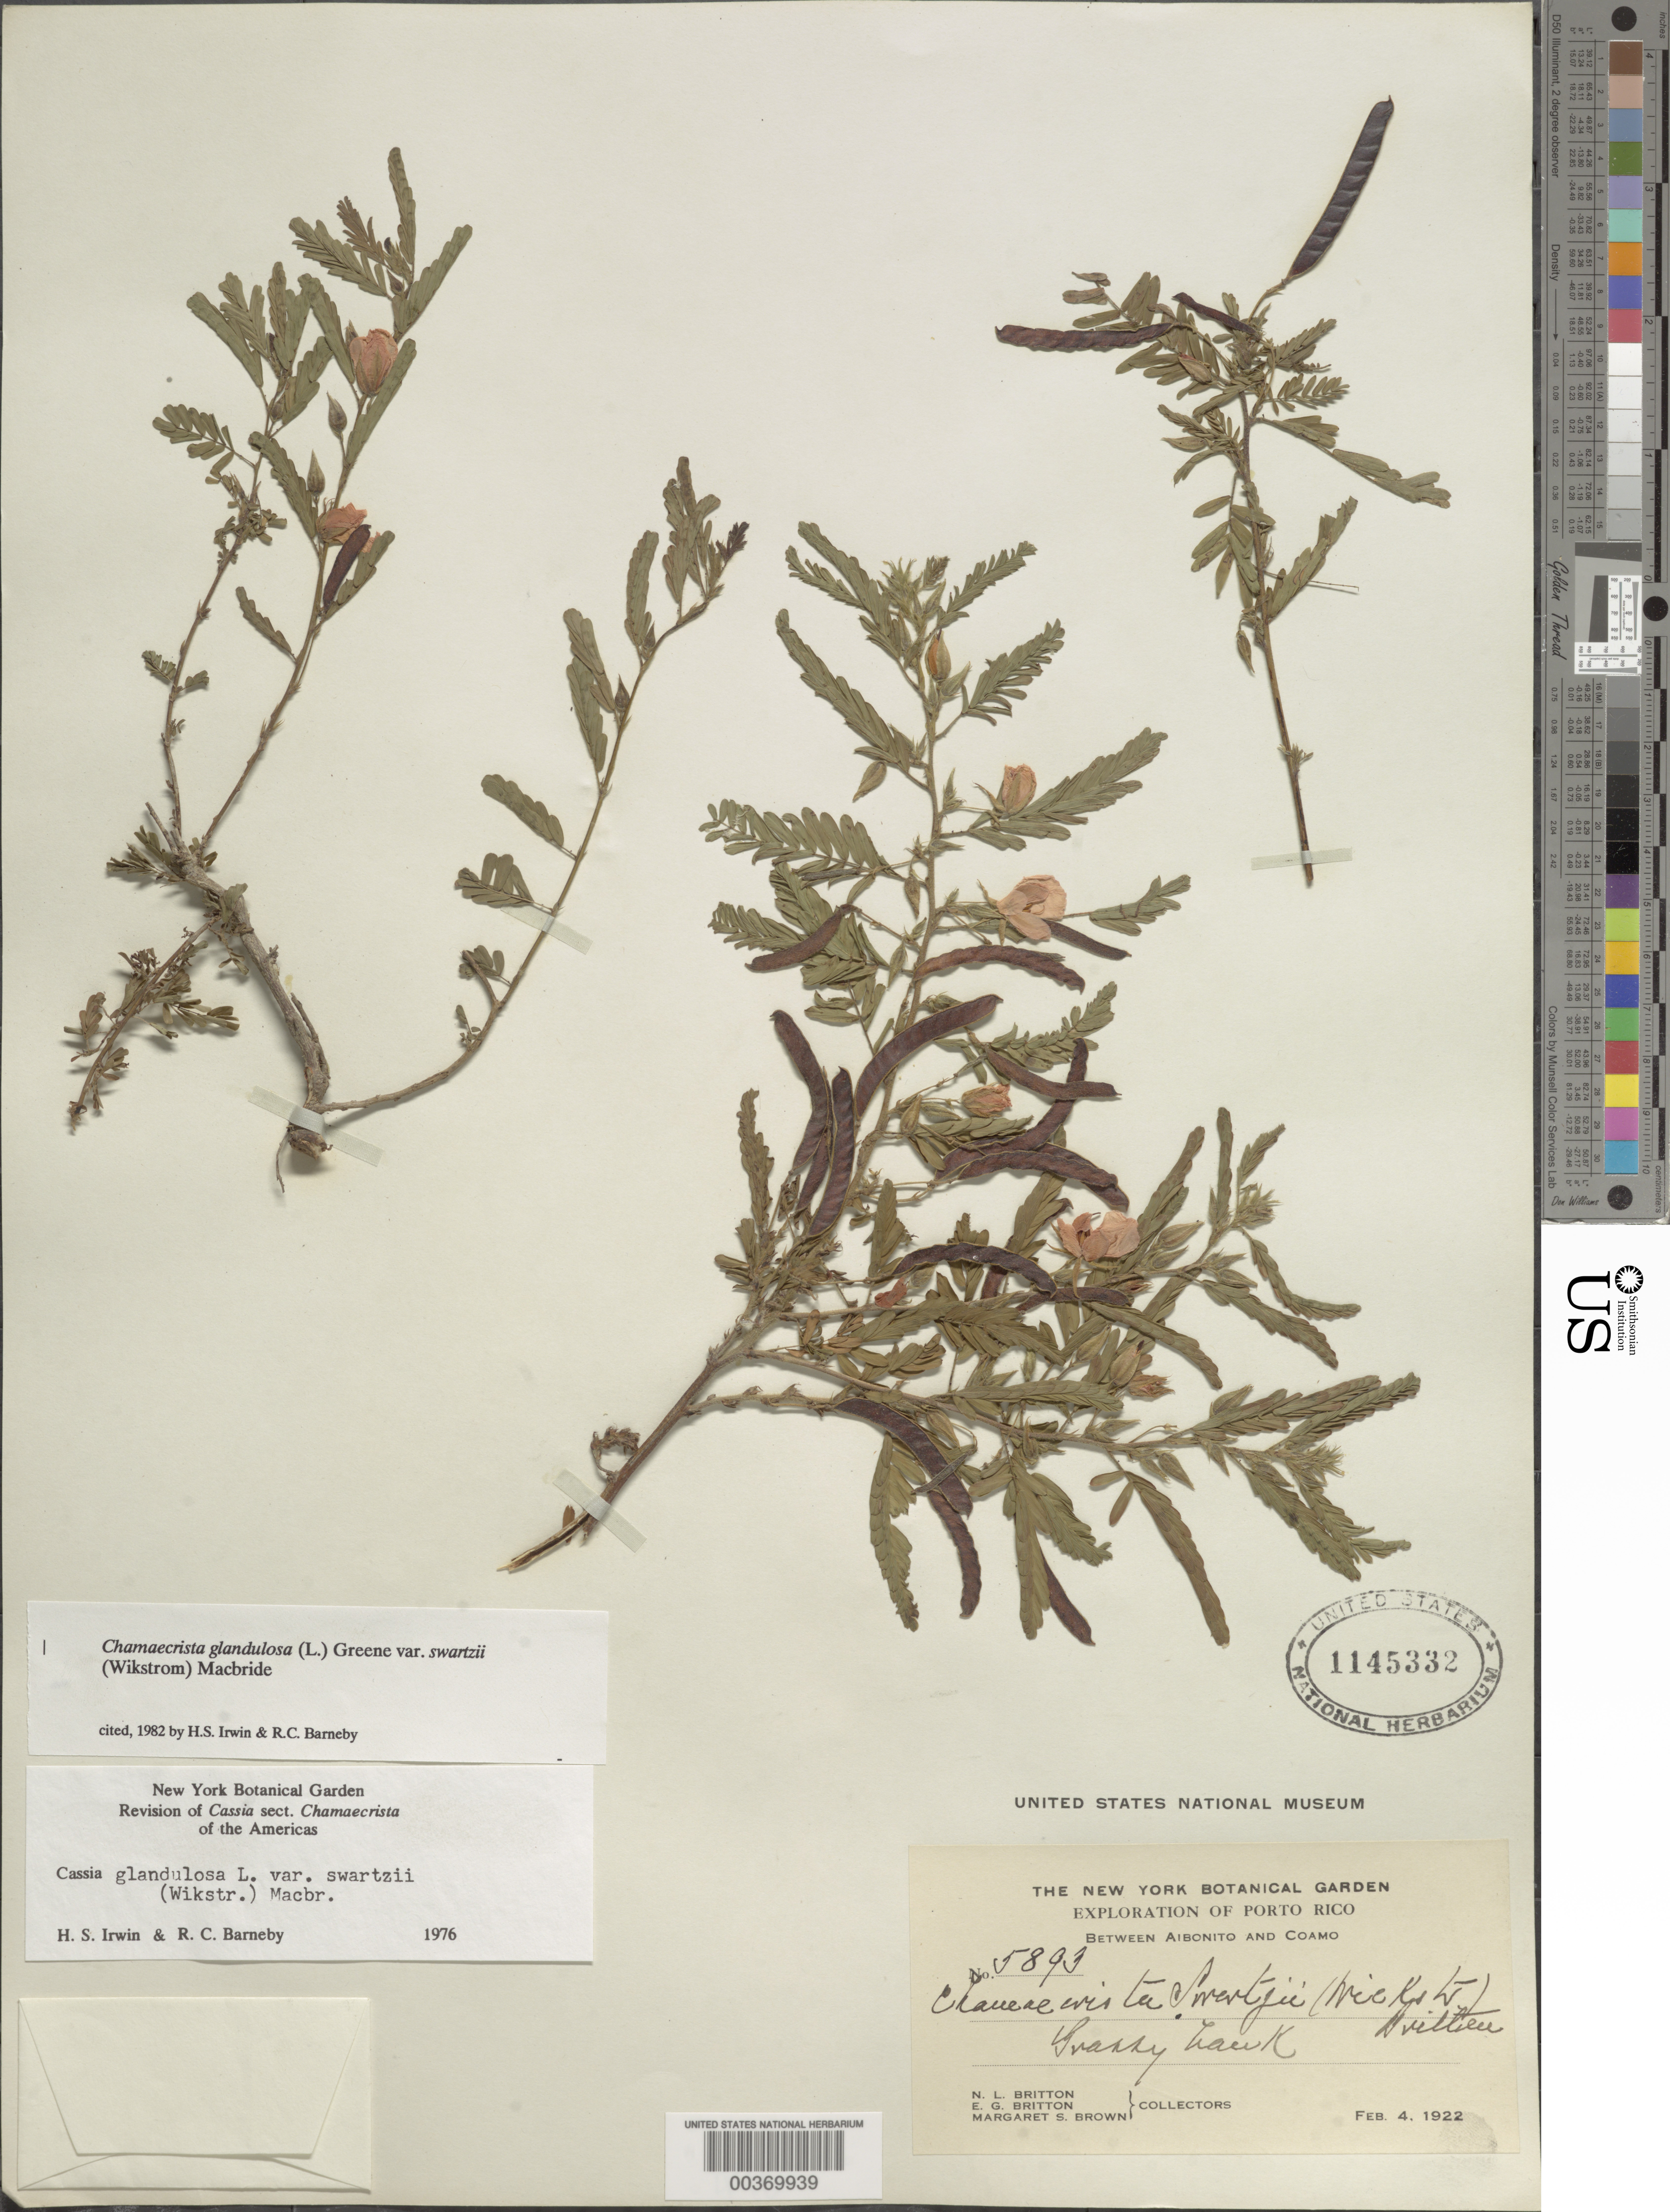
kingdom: Plantae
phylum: Tracheophyta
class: Magnoliopsida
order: Fabales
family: Fabaceae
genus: Chamaecrista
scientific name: Chamaecrista glandulosa var. swartzii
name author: (Wikstr.) H.S. Irwin & Barneby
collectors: N. Britton, E. G. Britton & M. S. Brown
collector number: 5893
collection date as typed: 04 Feb 1922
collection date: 1922-02-04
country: Puerto Rico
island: Greater Antilles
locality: Between aibonito and coamo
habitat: Bank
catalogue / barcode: US 1145332